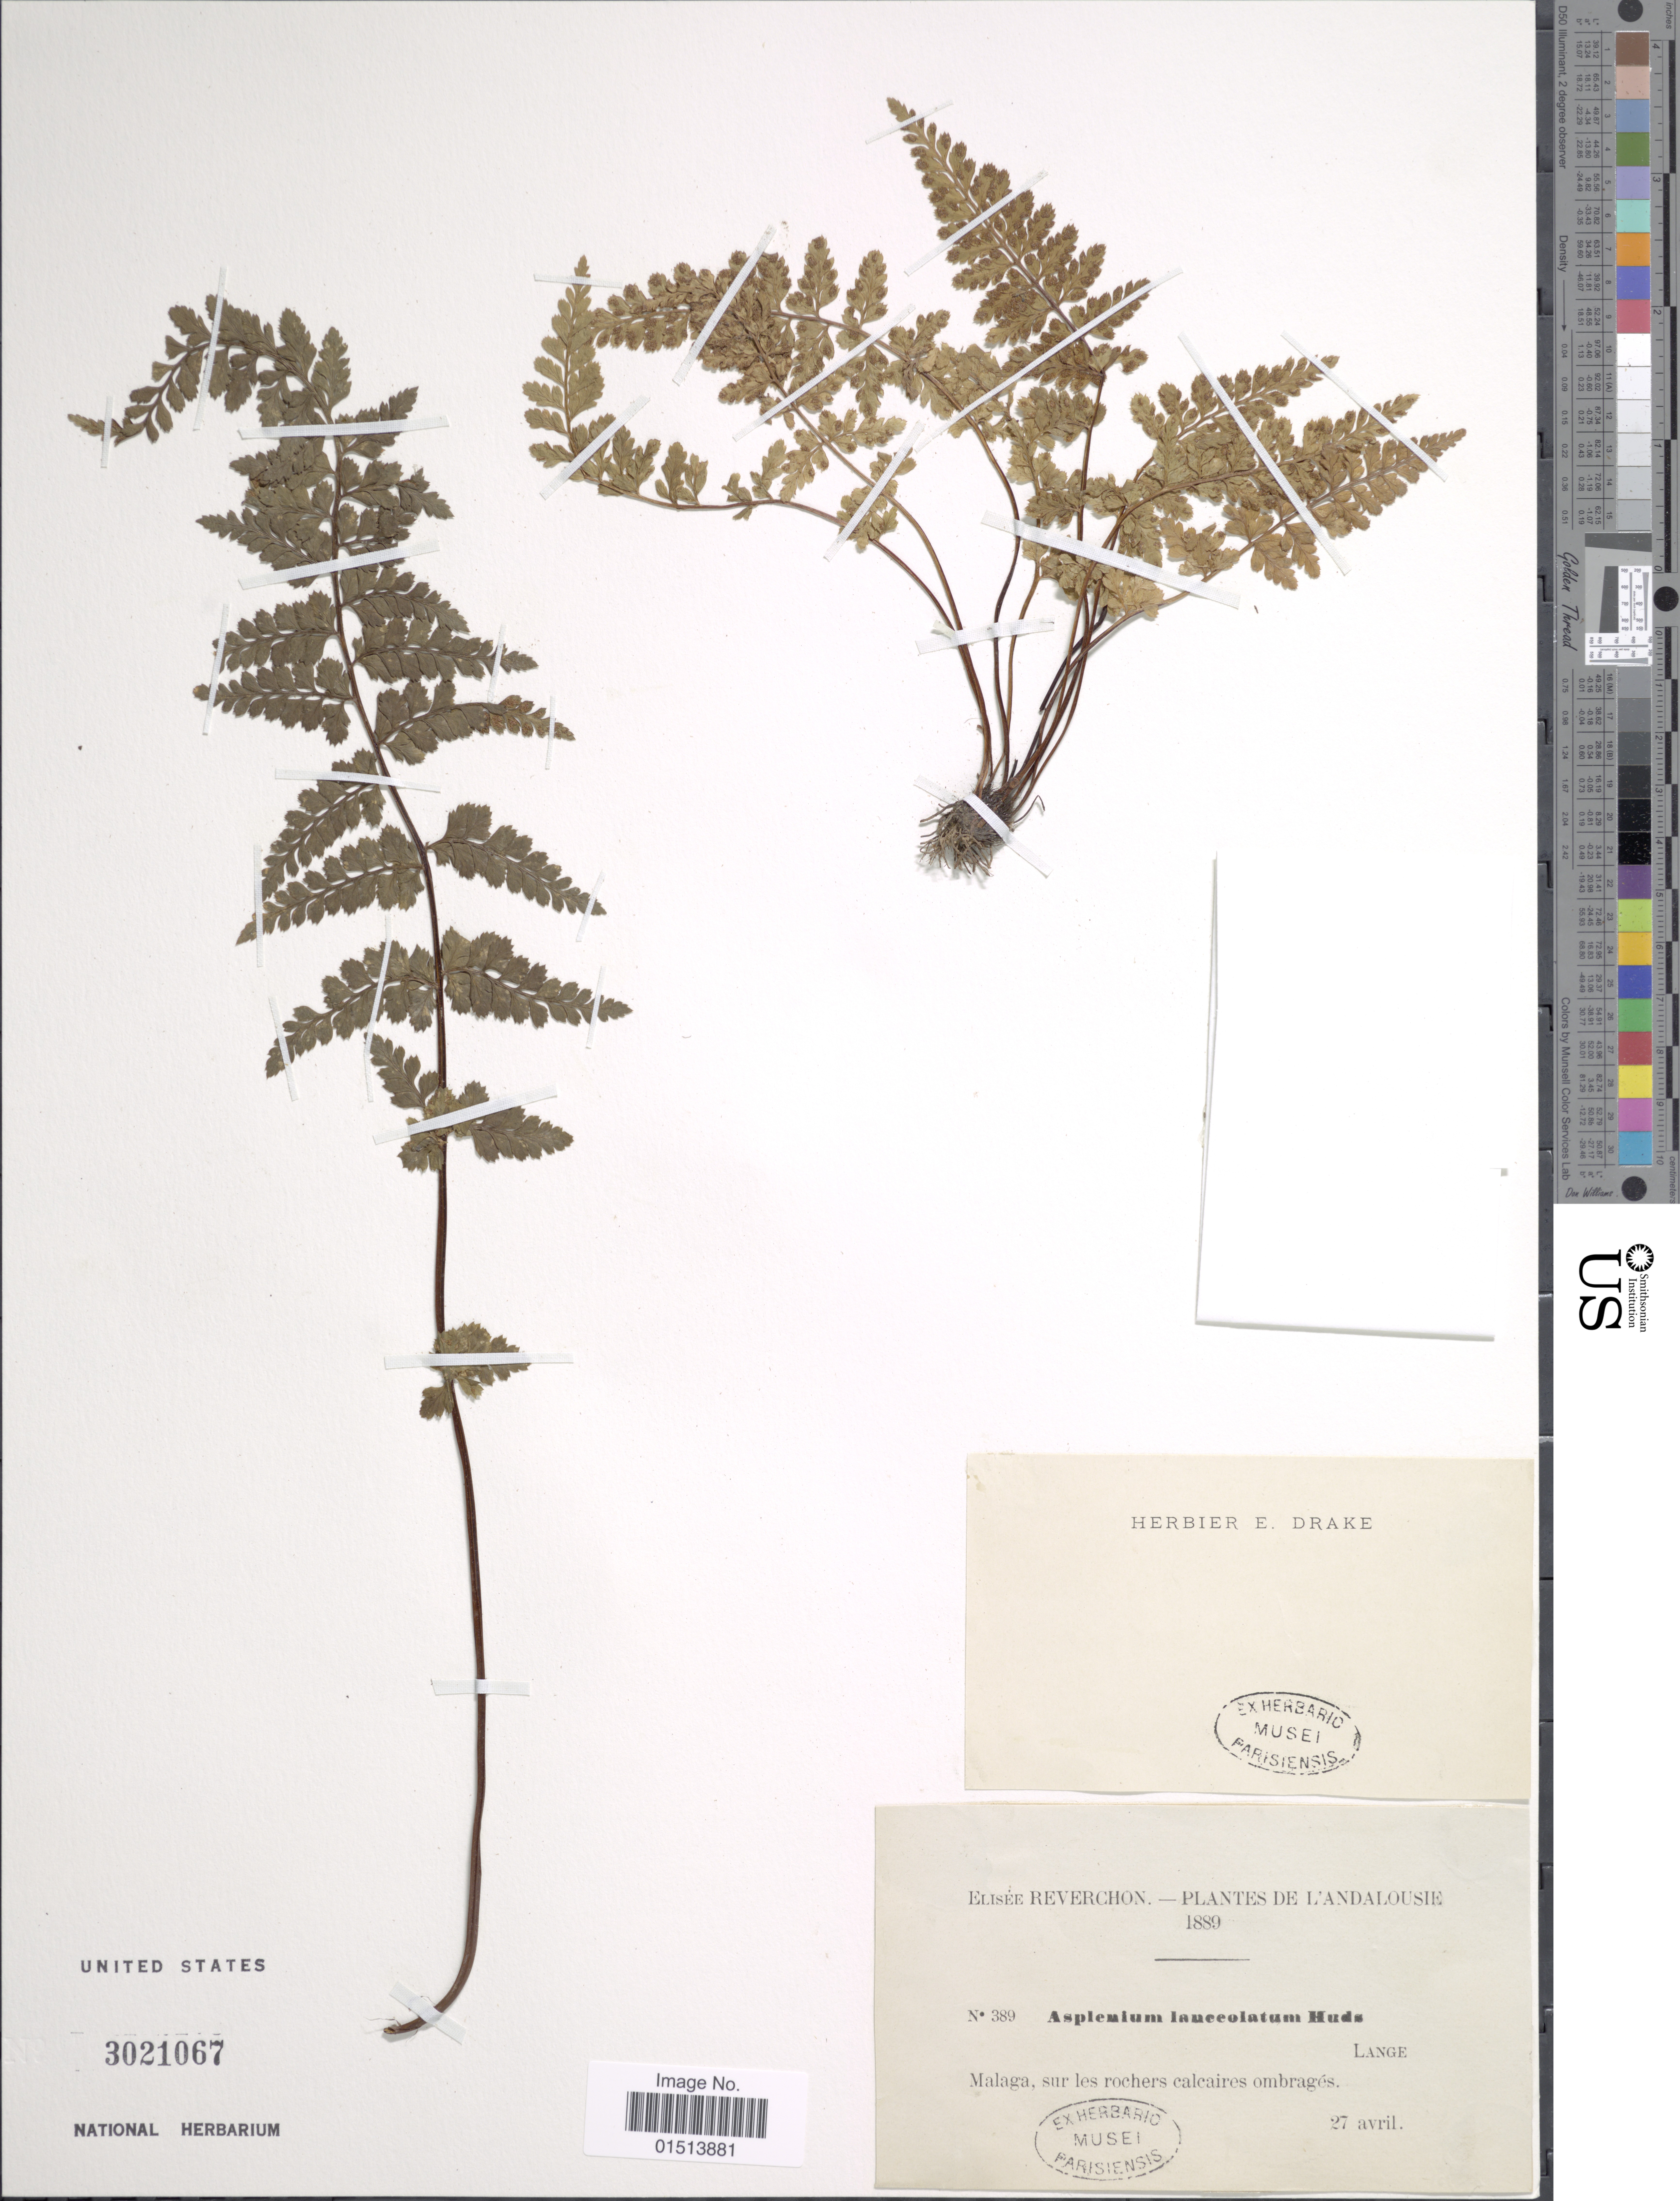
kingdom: Plantae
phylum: Tracheophyta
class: Polypodiopsida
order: Polypodiales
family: Aspleniaceae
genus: Asplenium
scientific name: Asplenium lanceolatum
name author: Huds.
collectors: E. Reverchon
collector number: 389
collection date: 1889-04-27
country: Spain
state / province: Andalucía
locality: Malaga sur les rochers calcaires ombrages.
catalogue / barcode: US 3021067